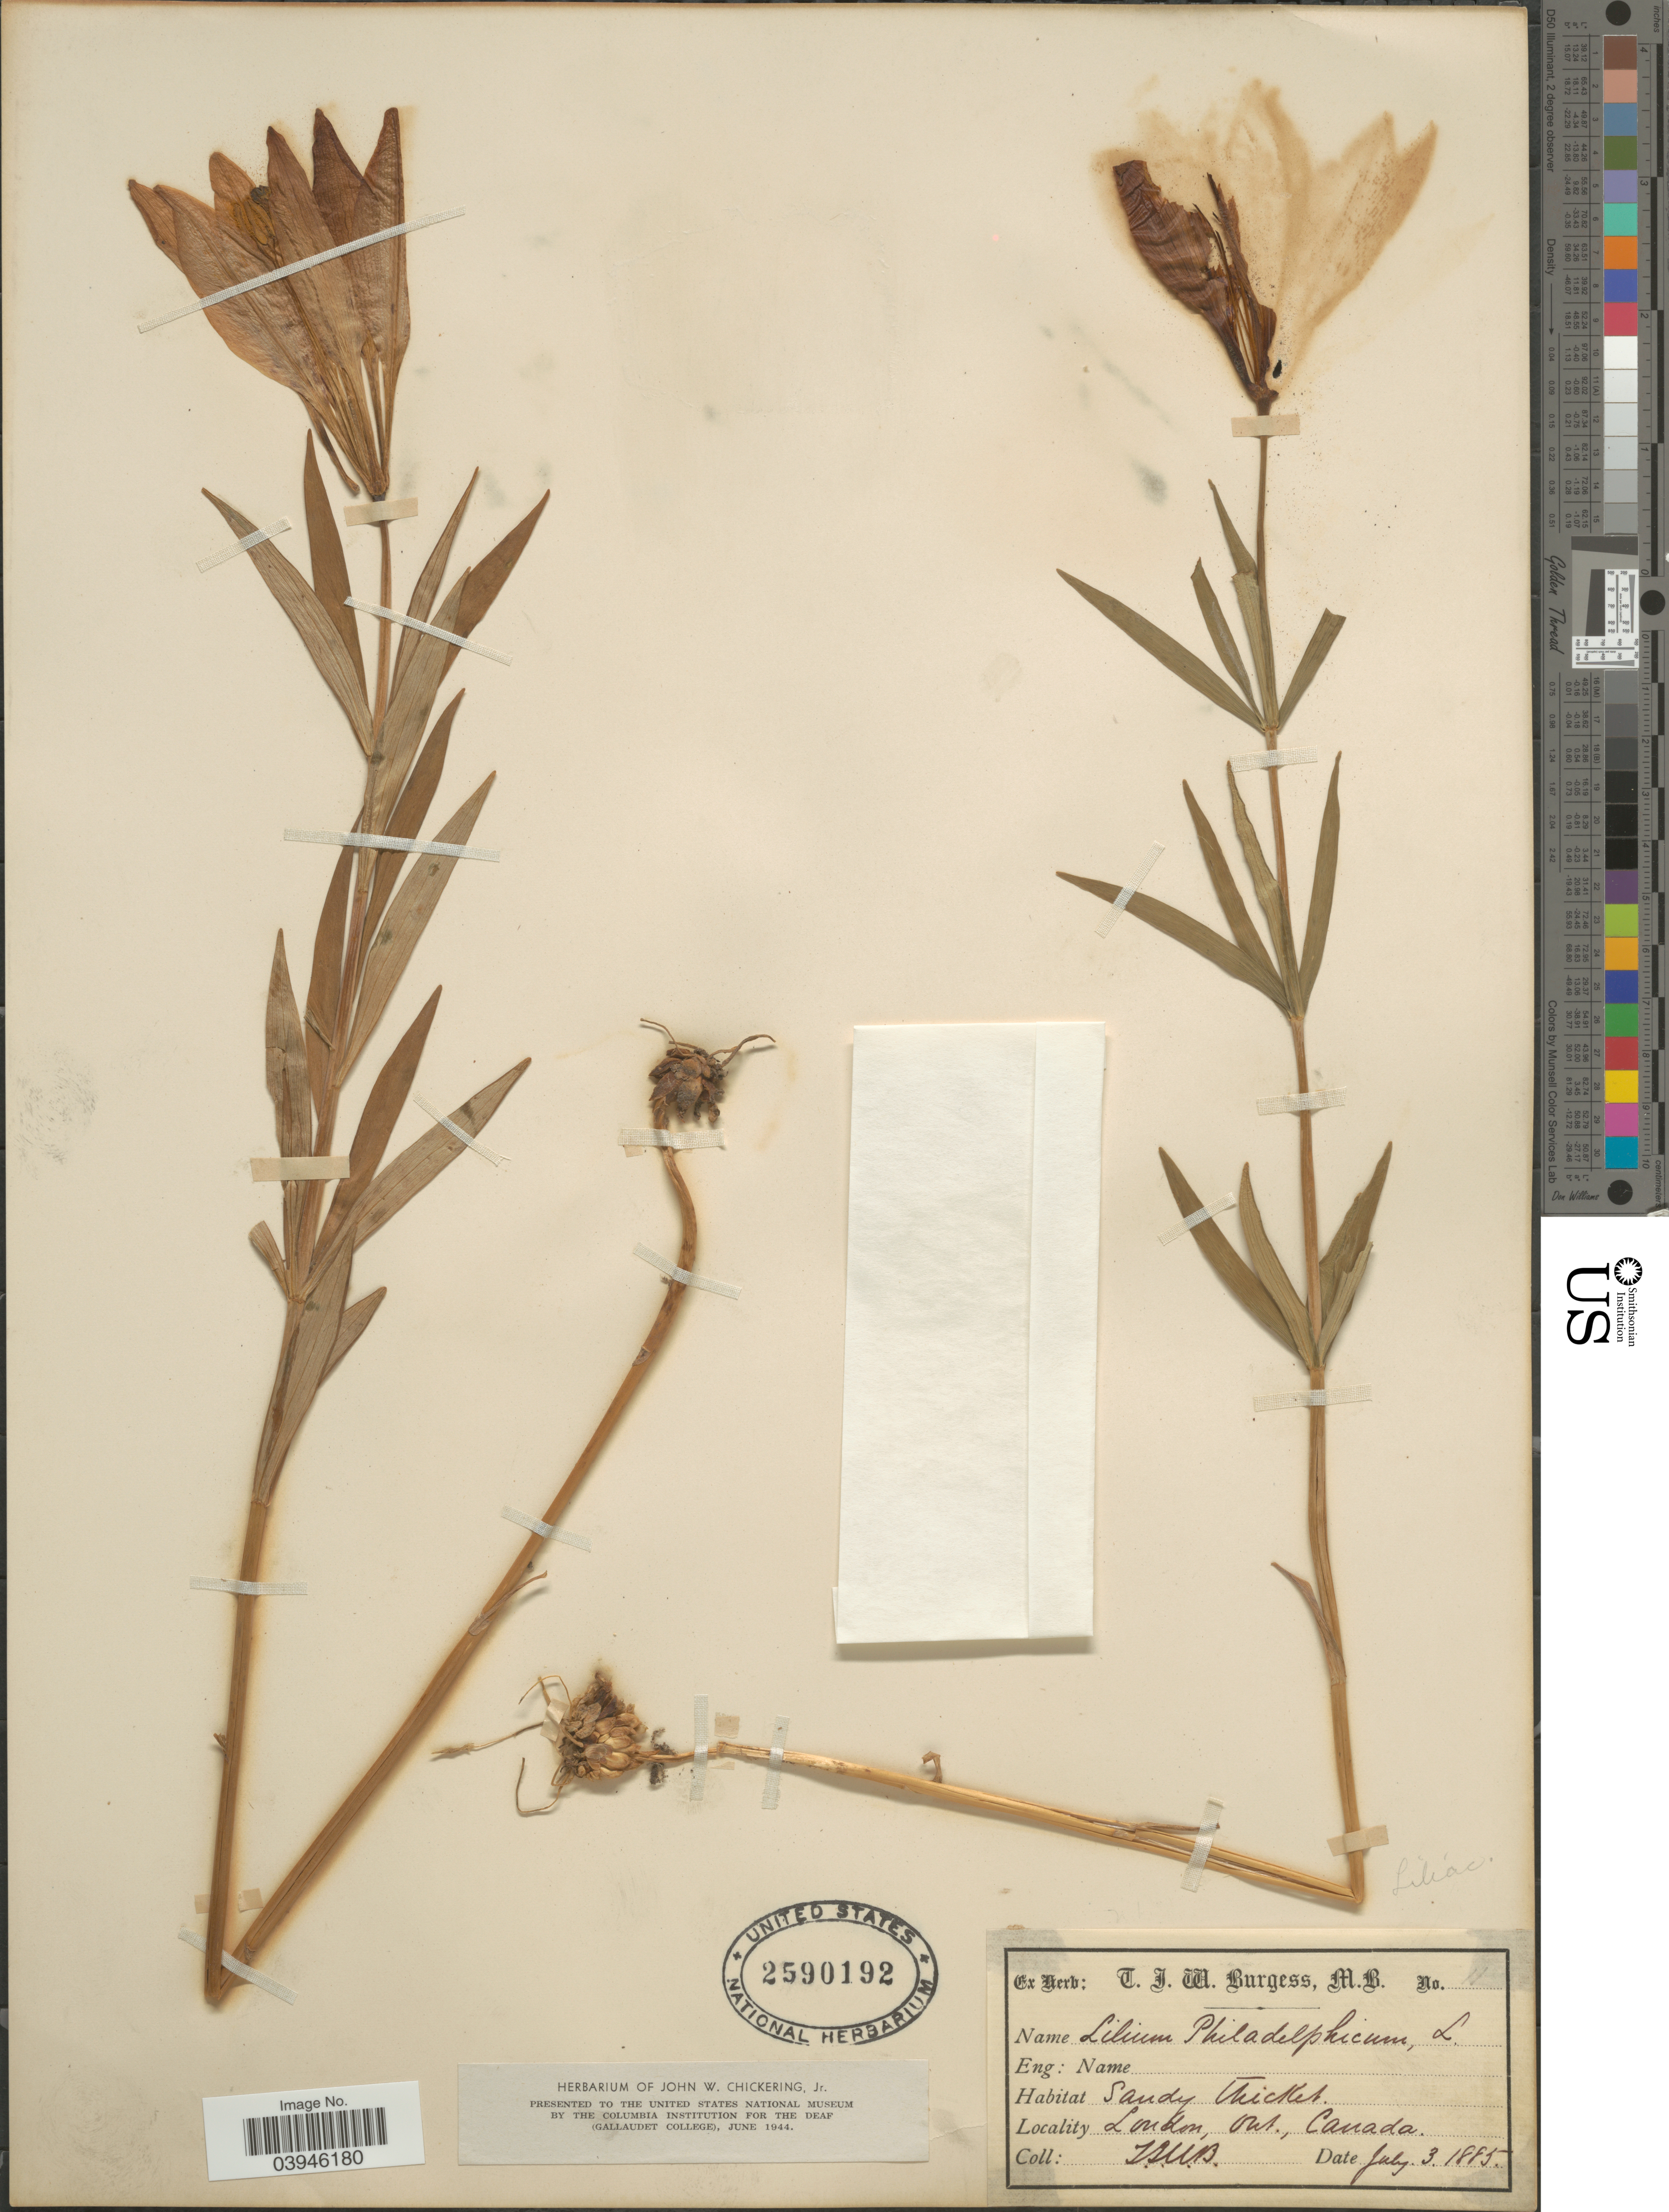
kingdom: Plantae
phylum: Tracheophyta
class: Liliopsida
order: Liliales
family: Liliaceae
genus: Lilium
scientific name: Lilium philadelphicum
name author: L.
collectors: T. Burgess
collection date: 1885-07-03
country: Canada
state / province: Ontario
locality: London.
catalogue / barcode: US 2590192